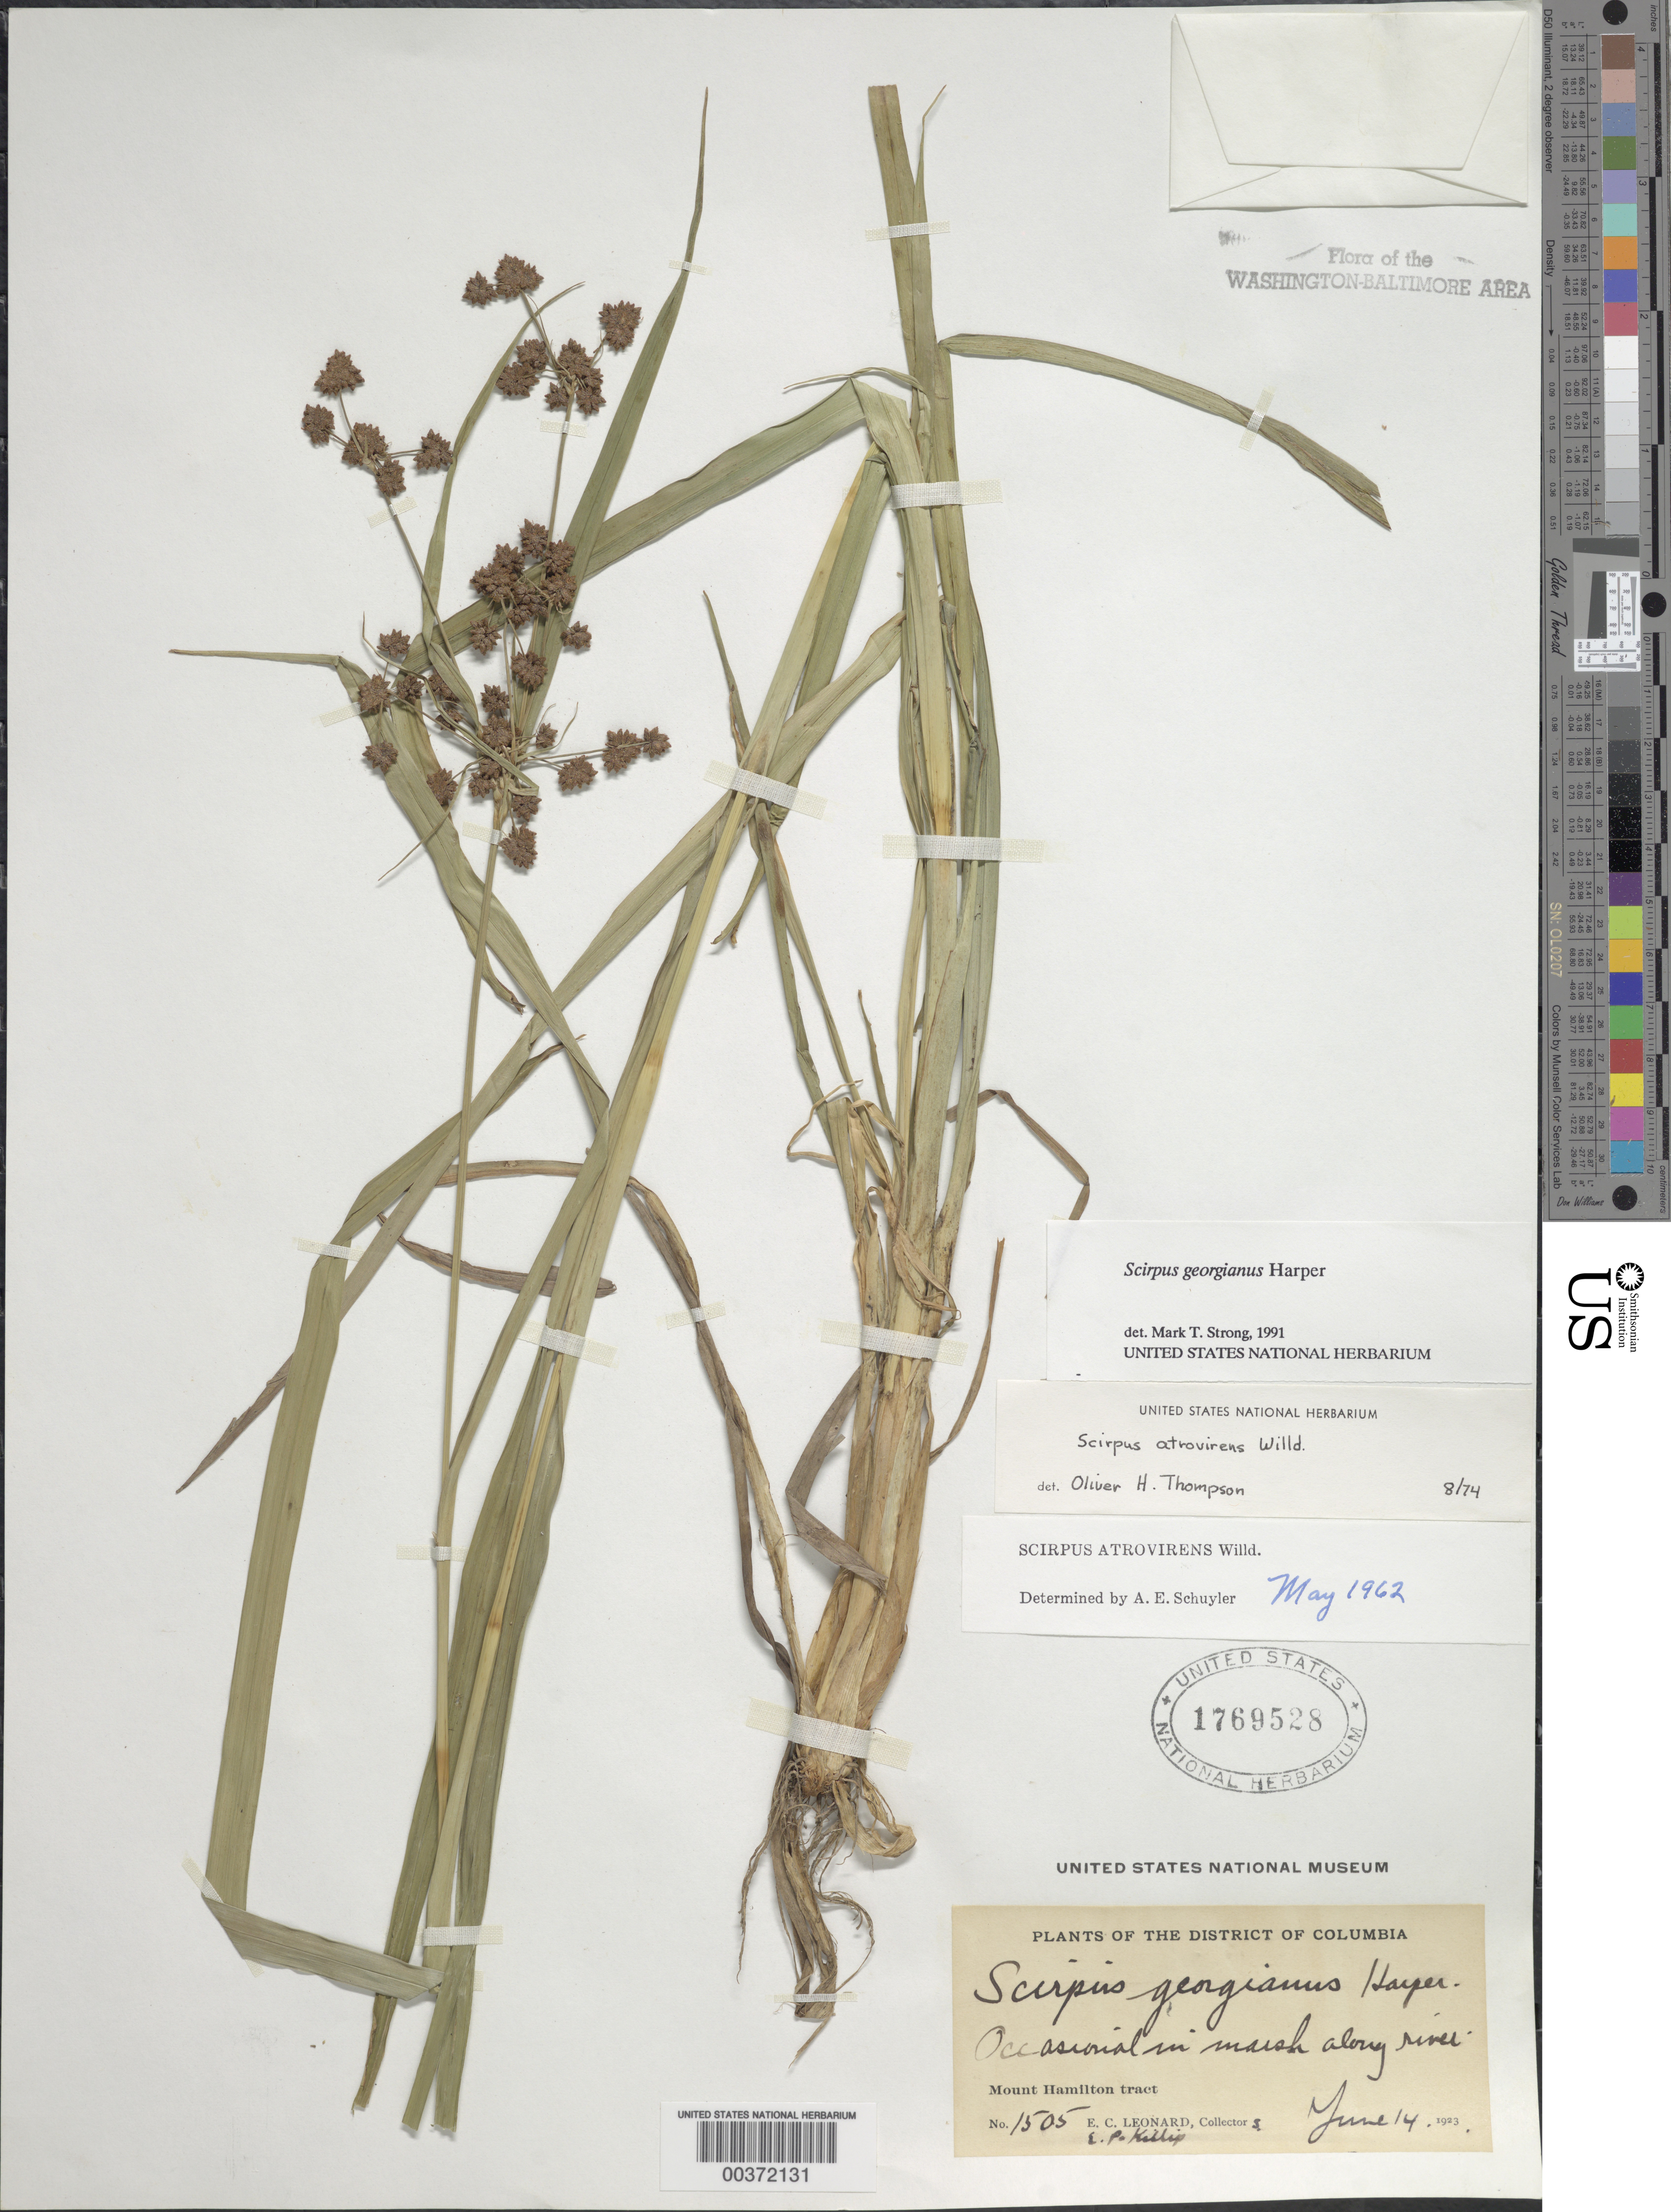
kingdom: Plantae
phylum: Tracheophyta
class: Liliopsida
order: Poales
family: Cyperaceae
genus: Scirpus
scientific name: Scirpus atrovirens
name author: Willd.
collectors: E. C. Leonard & E. P. Killip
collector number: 1505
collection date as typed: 14 Jun 1923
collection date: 1923-06-14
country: United States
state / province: District of Columbia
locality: Mount Hamilton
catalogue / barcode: US 1769528